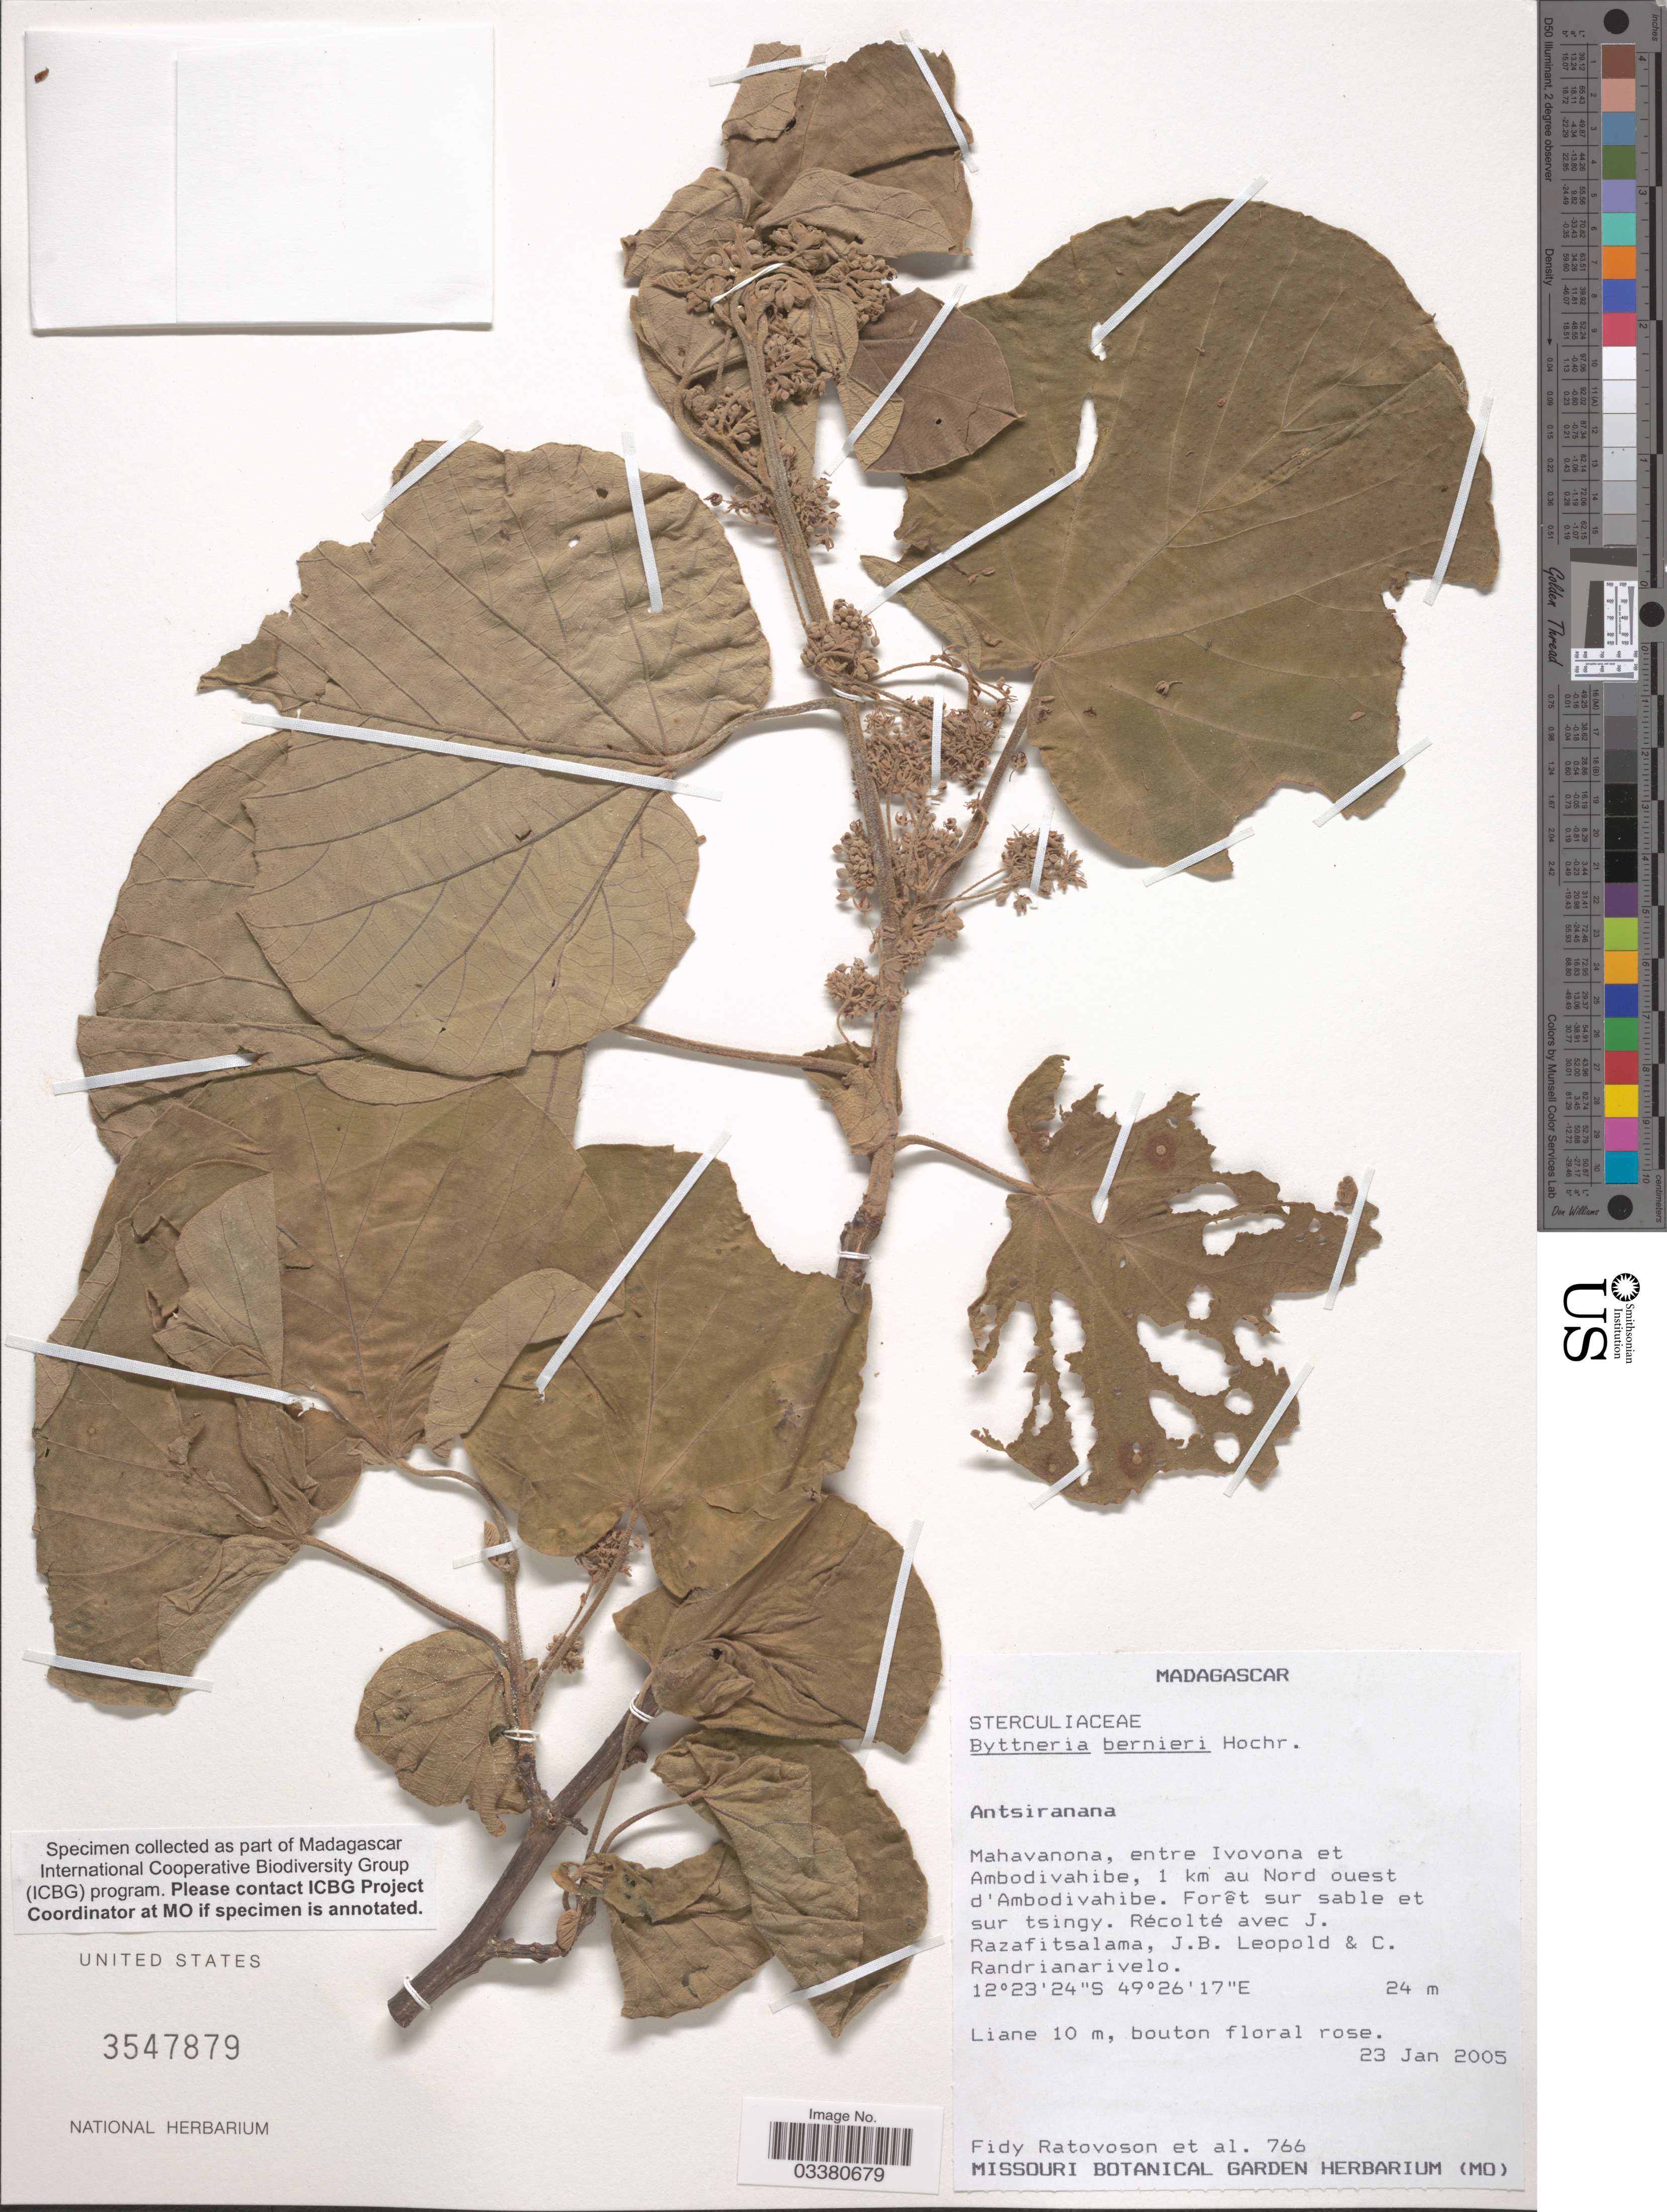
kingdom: Plantae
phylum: Tracheophyta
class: Magnoliopsida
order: Malvales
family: Malvaceae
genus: Byttneria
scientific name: Byttneria bernieri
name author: Hochr.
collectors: F. Ratovoson, J. Razafitsalama, J. B. Leopold & C. Randrianarivelo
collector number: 766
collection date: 2005-01-23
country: Madagascar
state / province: Diana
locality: Mahavanona, entre Ivovona et Ambodivahibe, 1 km au Nord ouest d'Ambodivahibe. Forêt sur sable et sur tsingy.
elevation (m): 24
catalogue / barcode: US 3547879